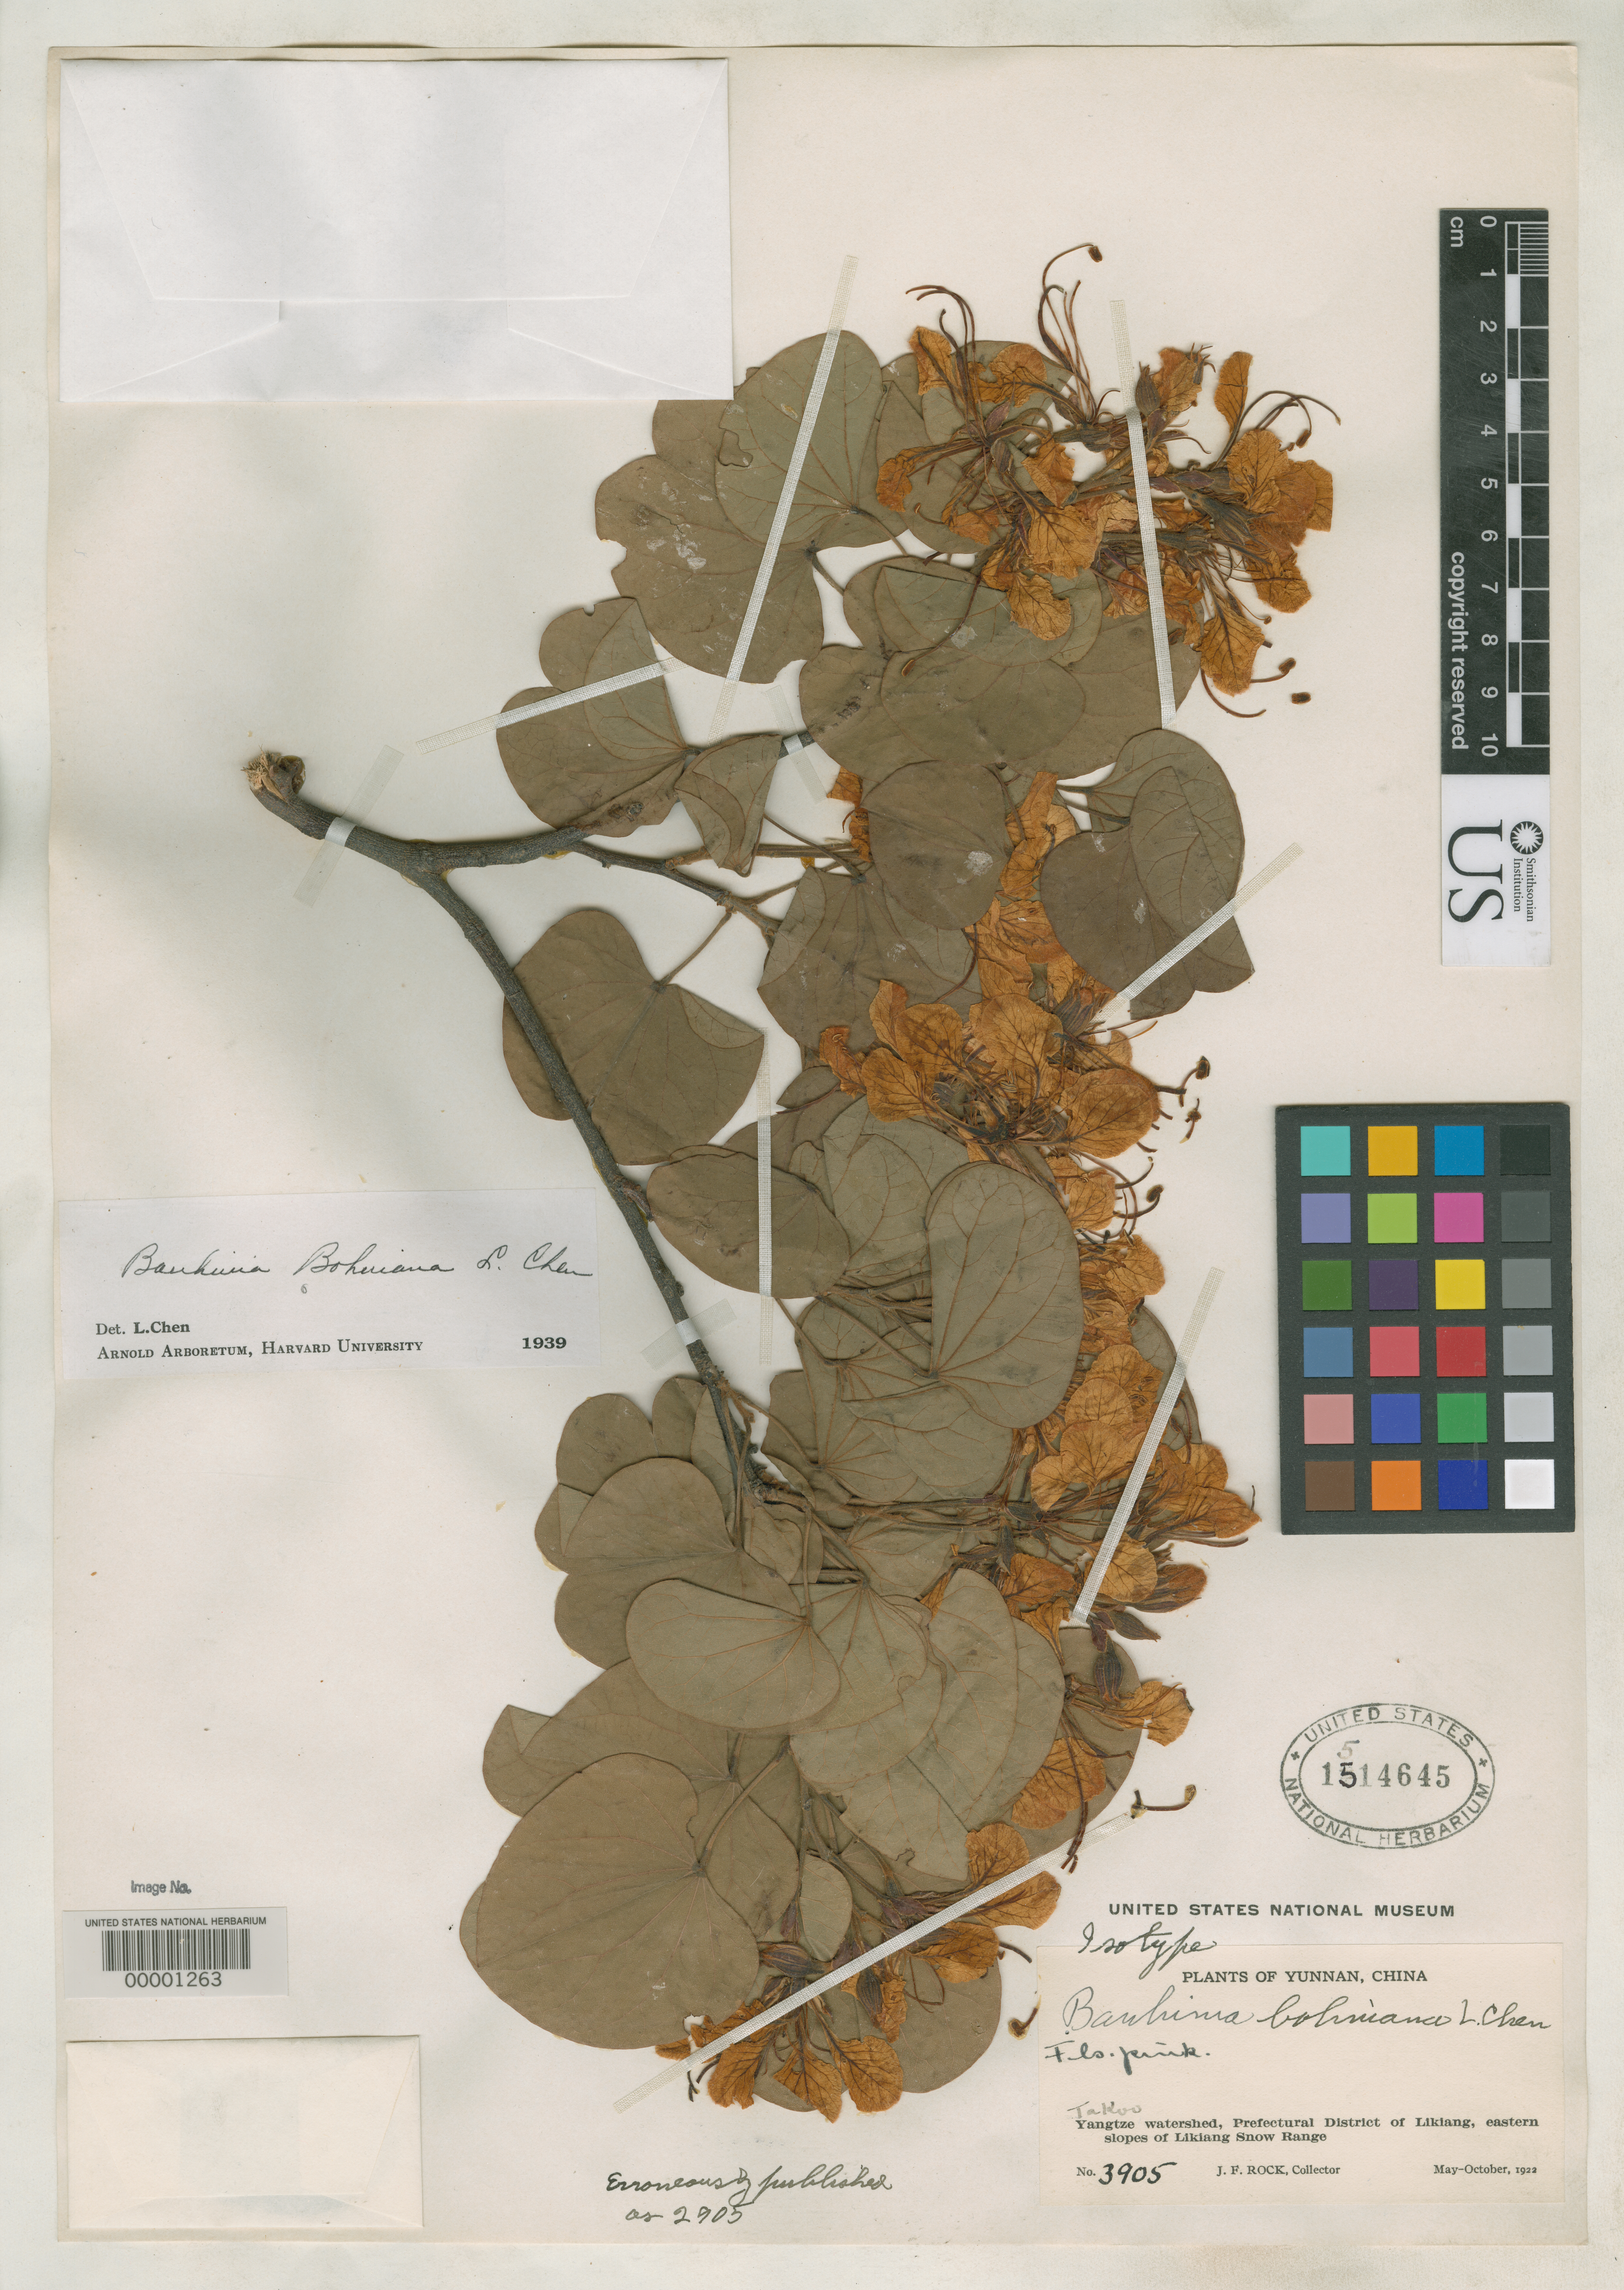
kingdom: Plantae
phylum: Tracheophyta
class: Magnoliopsida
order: Fabales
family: Fabaceae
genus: Bauhinia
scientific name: Bauhinia bohniana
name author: Luetta Chen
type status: Isotype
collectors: J. F. Rock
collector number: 3905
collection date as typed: May-October, 1922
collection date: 1922-05/1922-10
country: China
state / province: Yunnan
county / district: Likiang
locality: Yangtze watershed, Prefectural District of Likiang, eastern slope of Likiang Snow Range.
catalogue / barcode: US 1514645